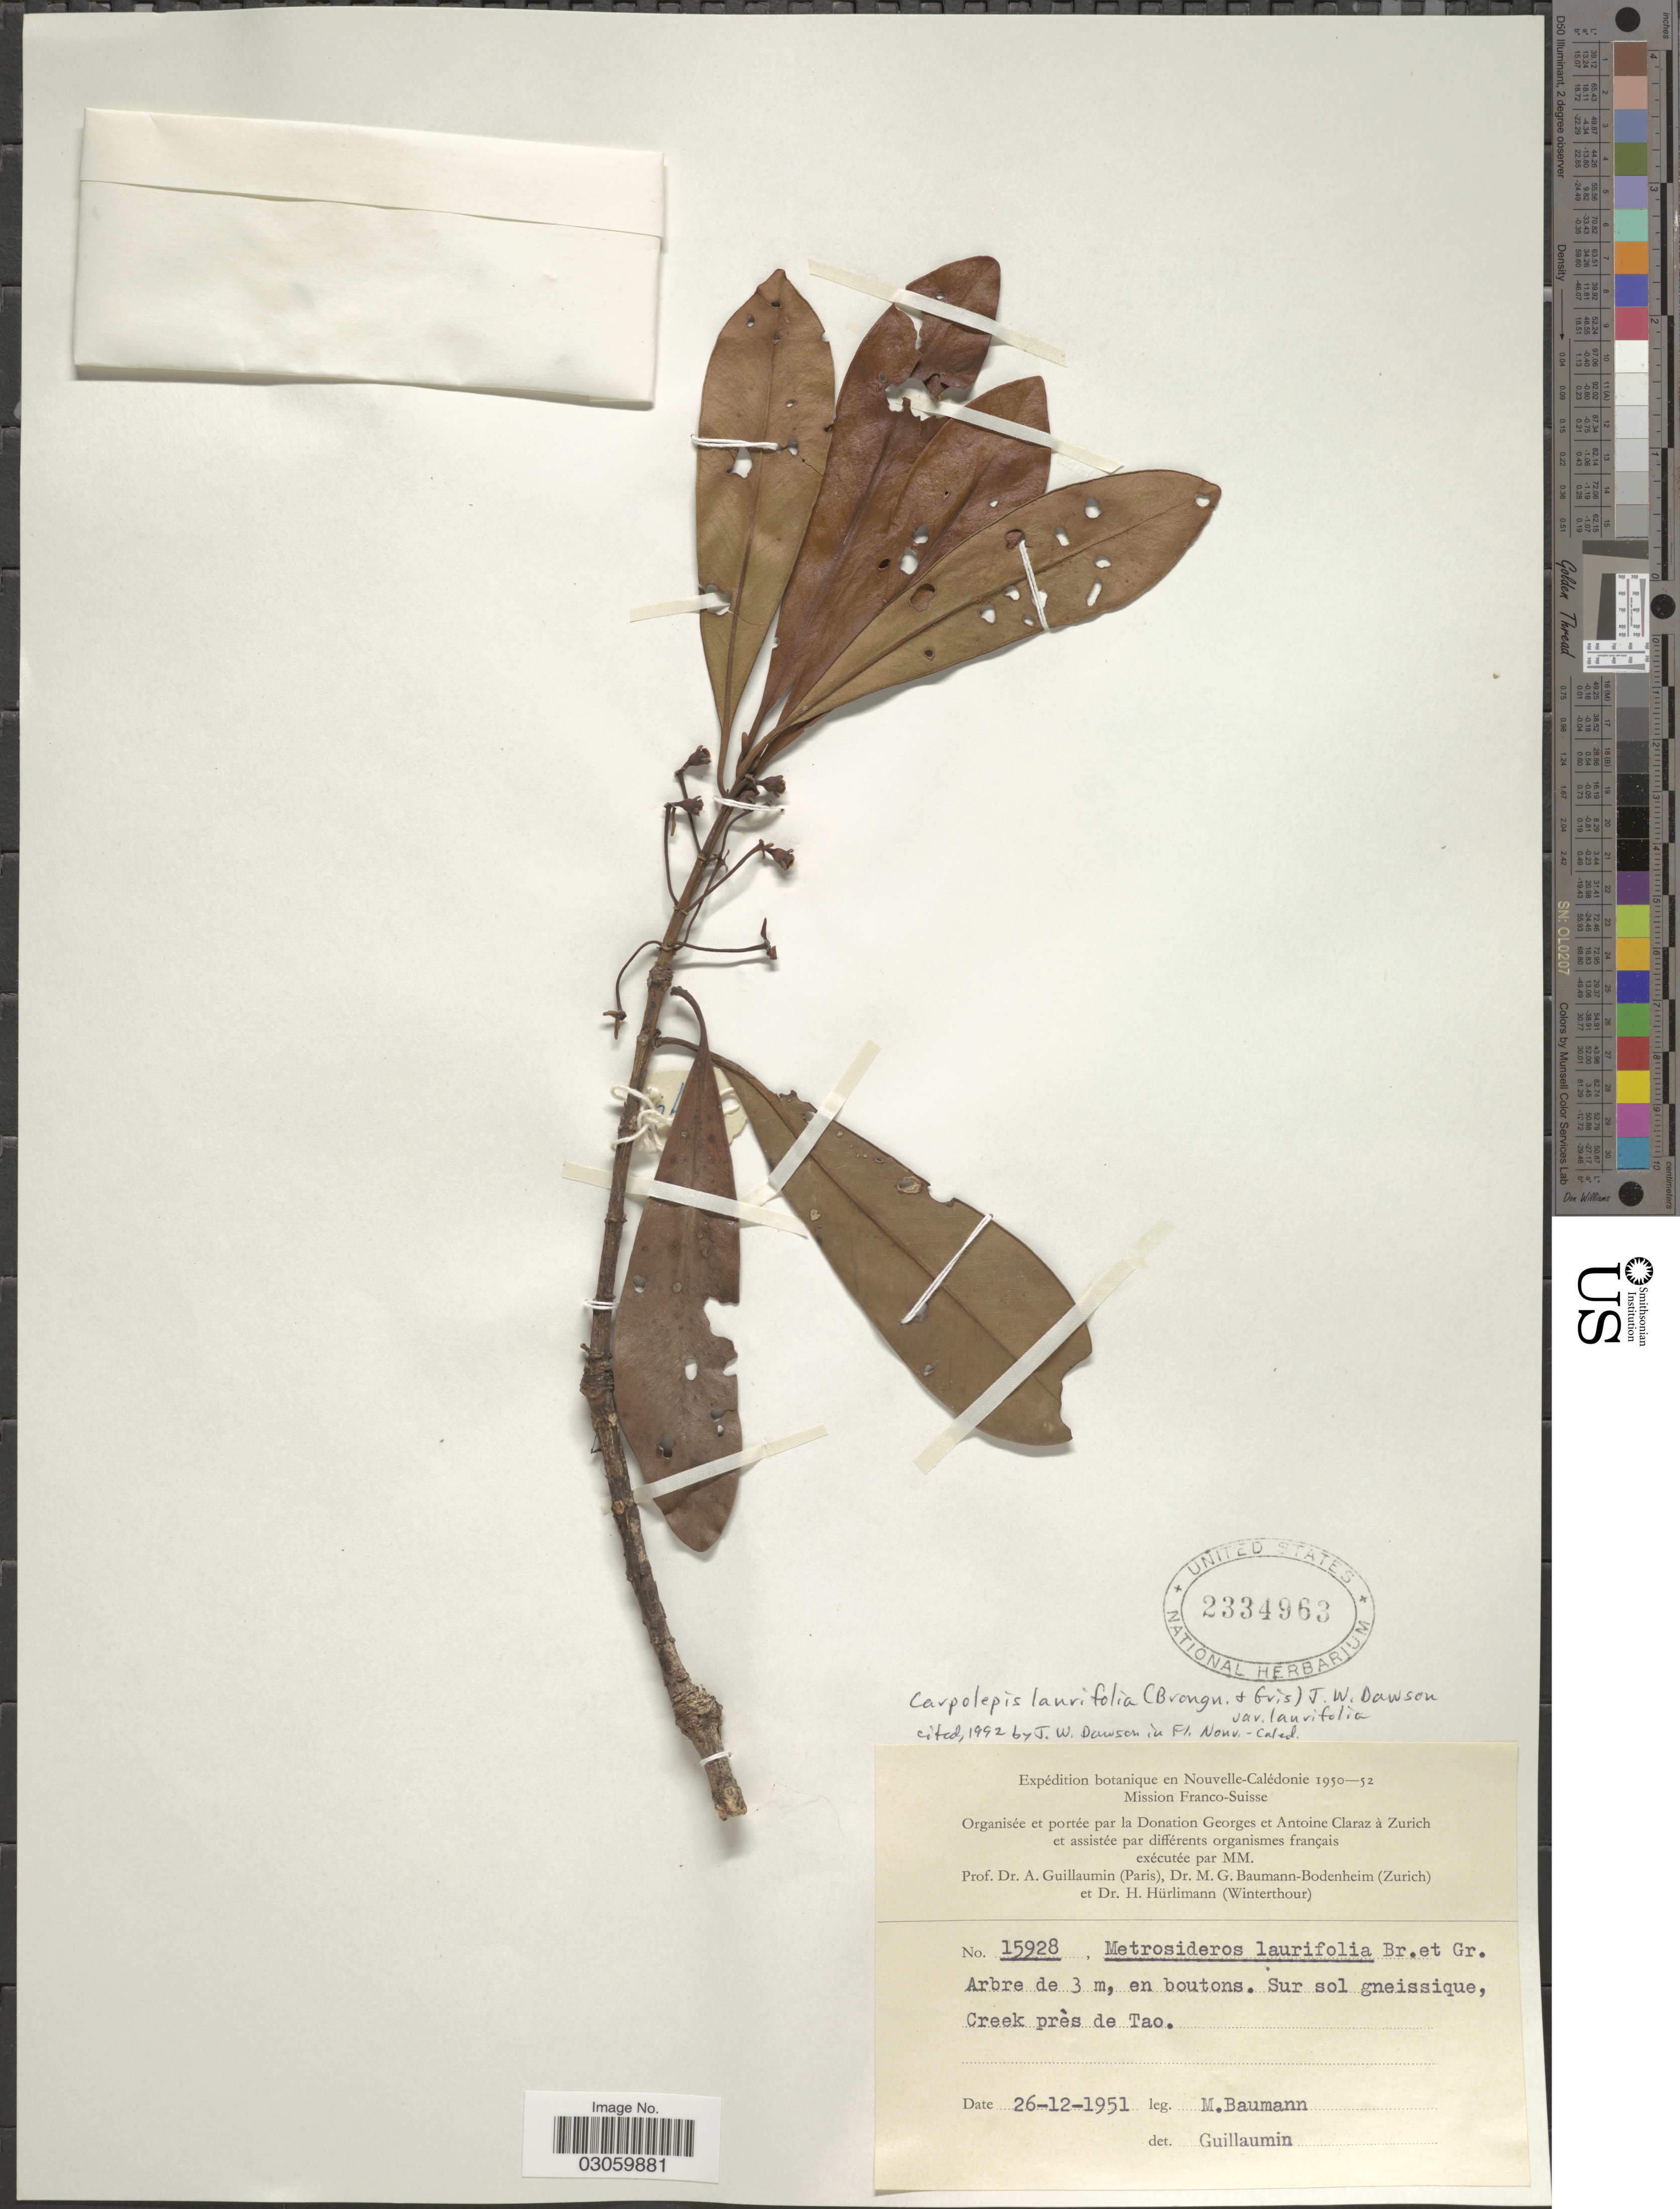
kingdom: Plantae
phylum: Tracheophyta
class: Magnoliopsida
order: Myrtales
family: Myrtaceae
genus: Metrosideros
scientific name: Metrosideros laurifolia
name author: Brongn. & Gris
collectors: M. G. Baumann-Bodenheim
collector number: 15928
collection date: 1951-12-26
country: New Caledonia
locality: Creek près de Tao.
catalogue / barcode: US 2334963